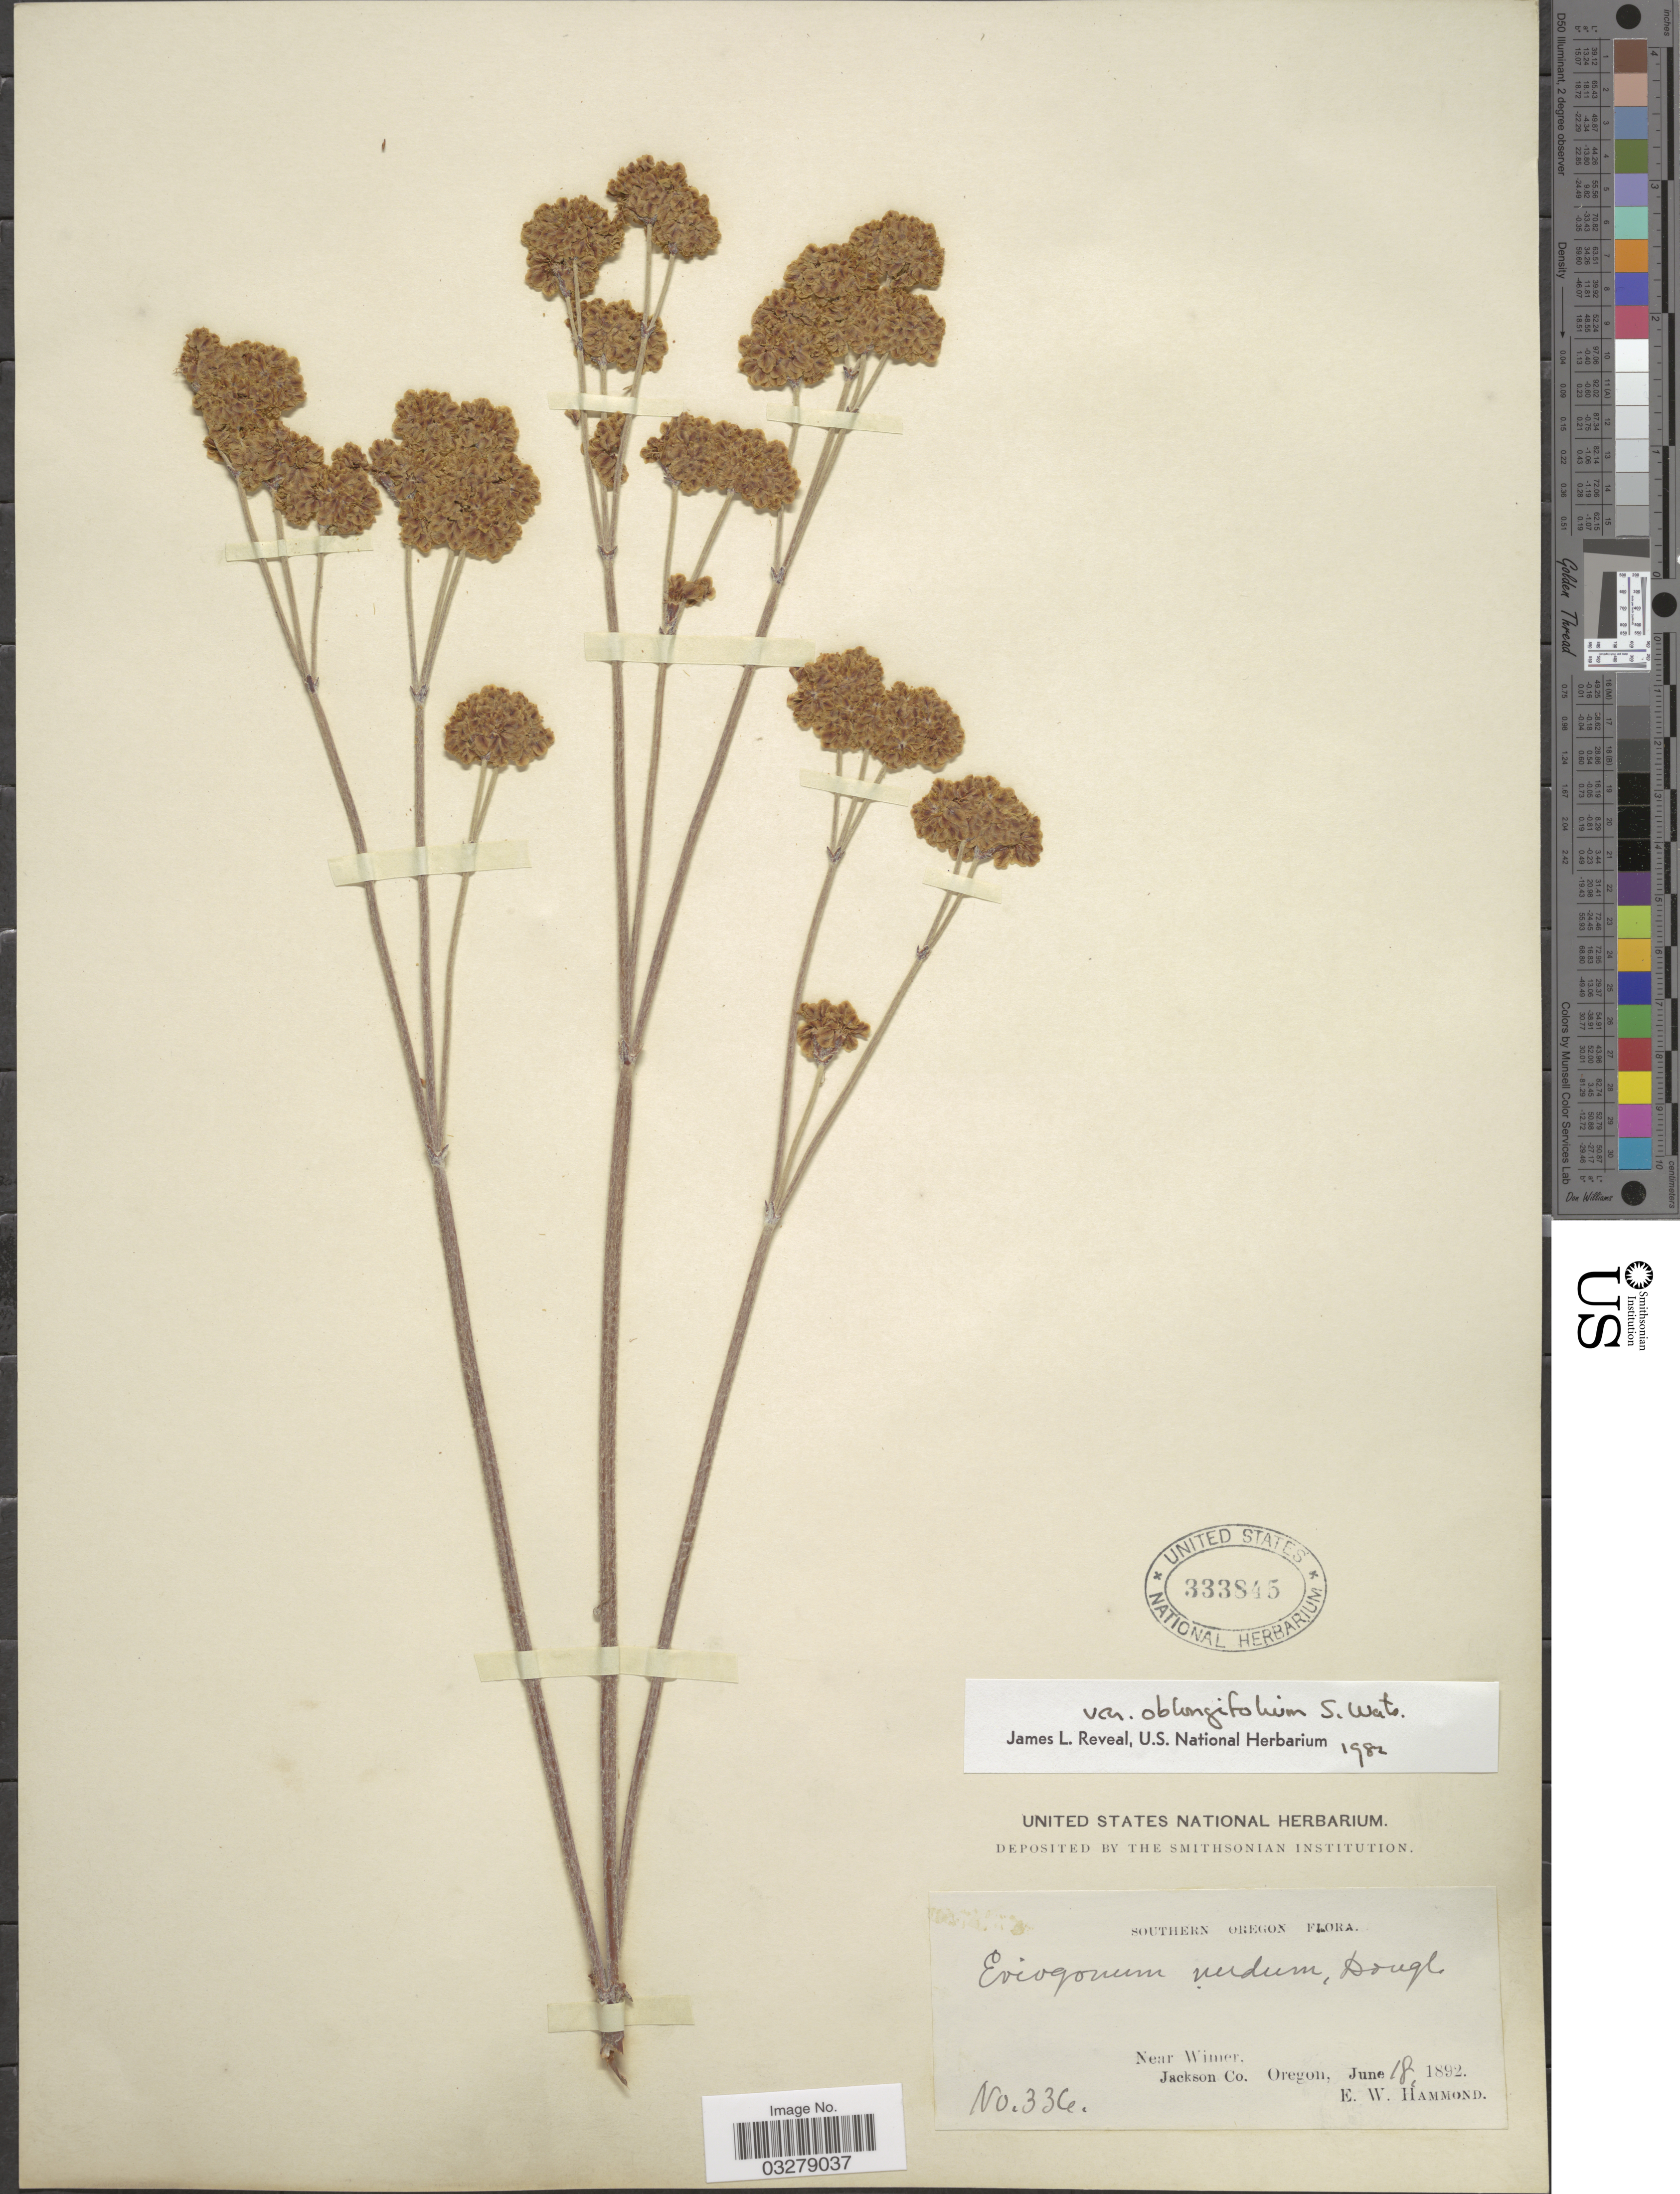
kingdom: Plantae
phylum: Tracheophyta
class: Magnoliopsida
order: Caryophyllales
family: Polygonaceae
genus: Eriogonum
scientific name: Eriogonum nudum var. oblongifolium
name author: Douglas ex Benth.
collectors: E. Hammond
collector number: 336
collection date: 1892-06-18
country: United States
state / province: Oregon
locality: Southern Oregon, Near Wimer, Jackosn Co.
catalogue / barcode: US 333845